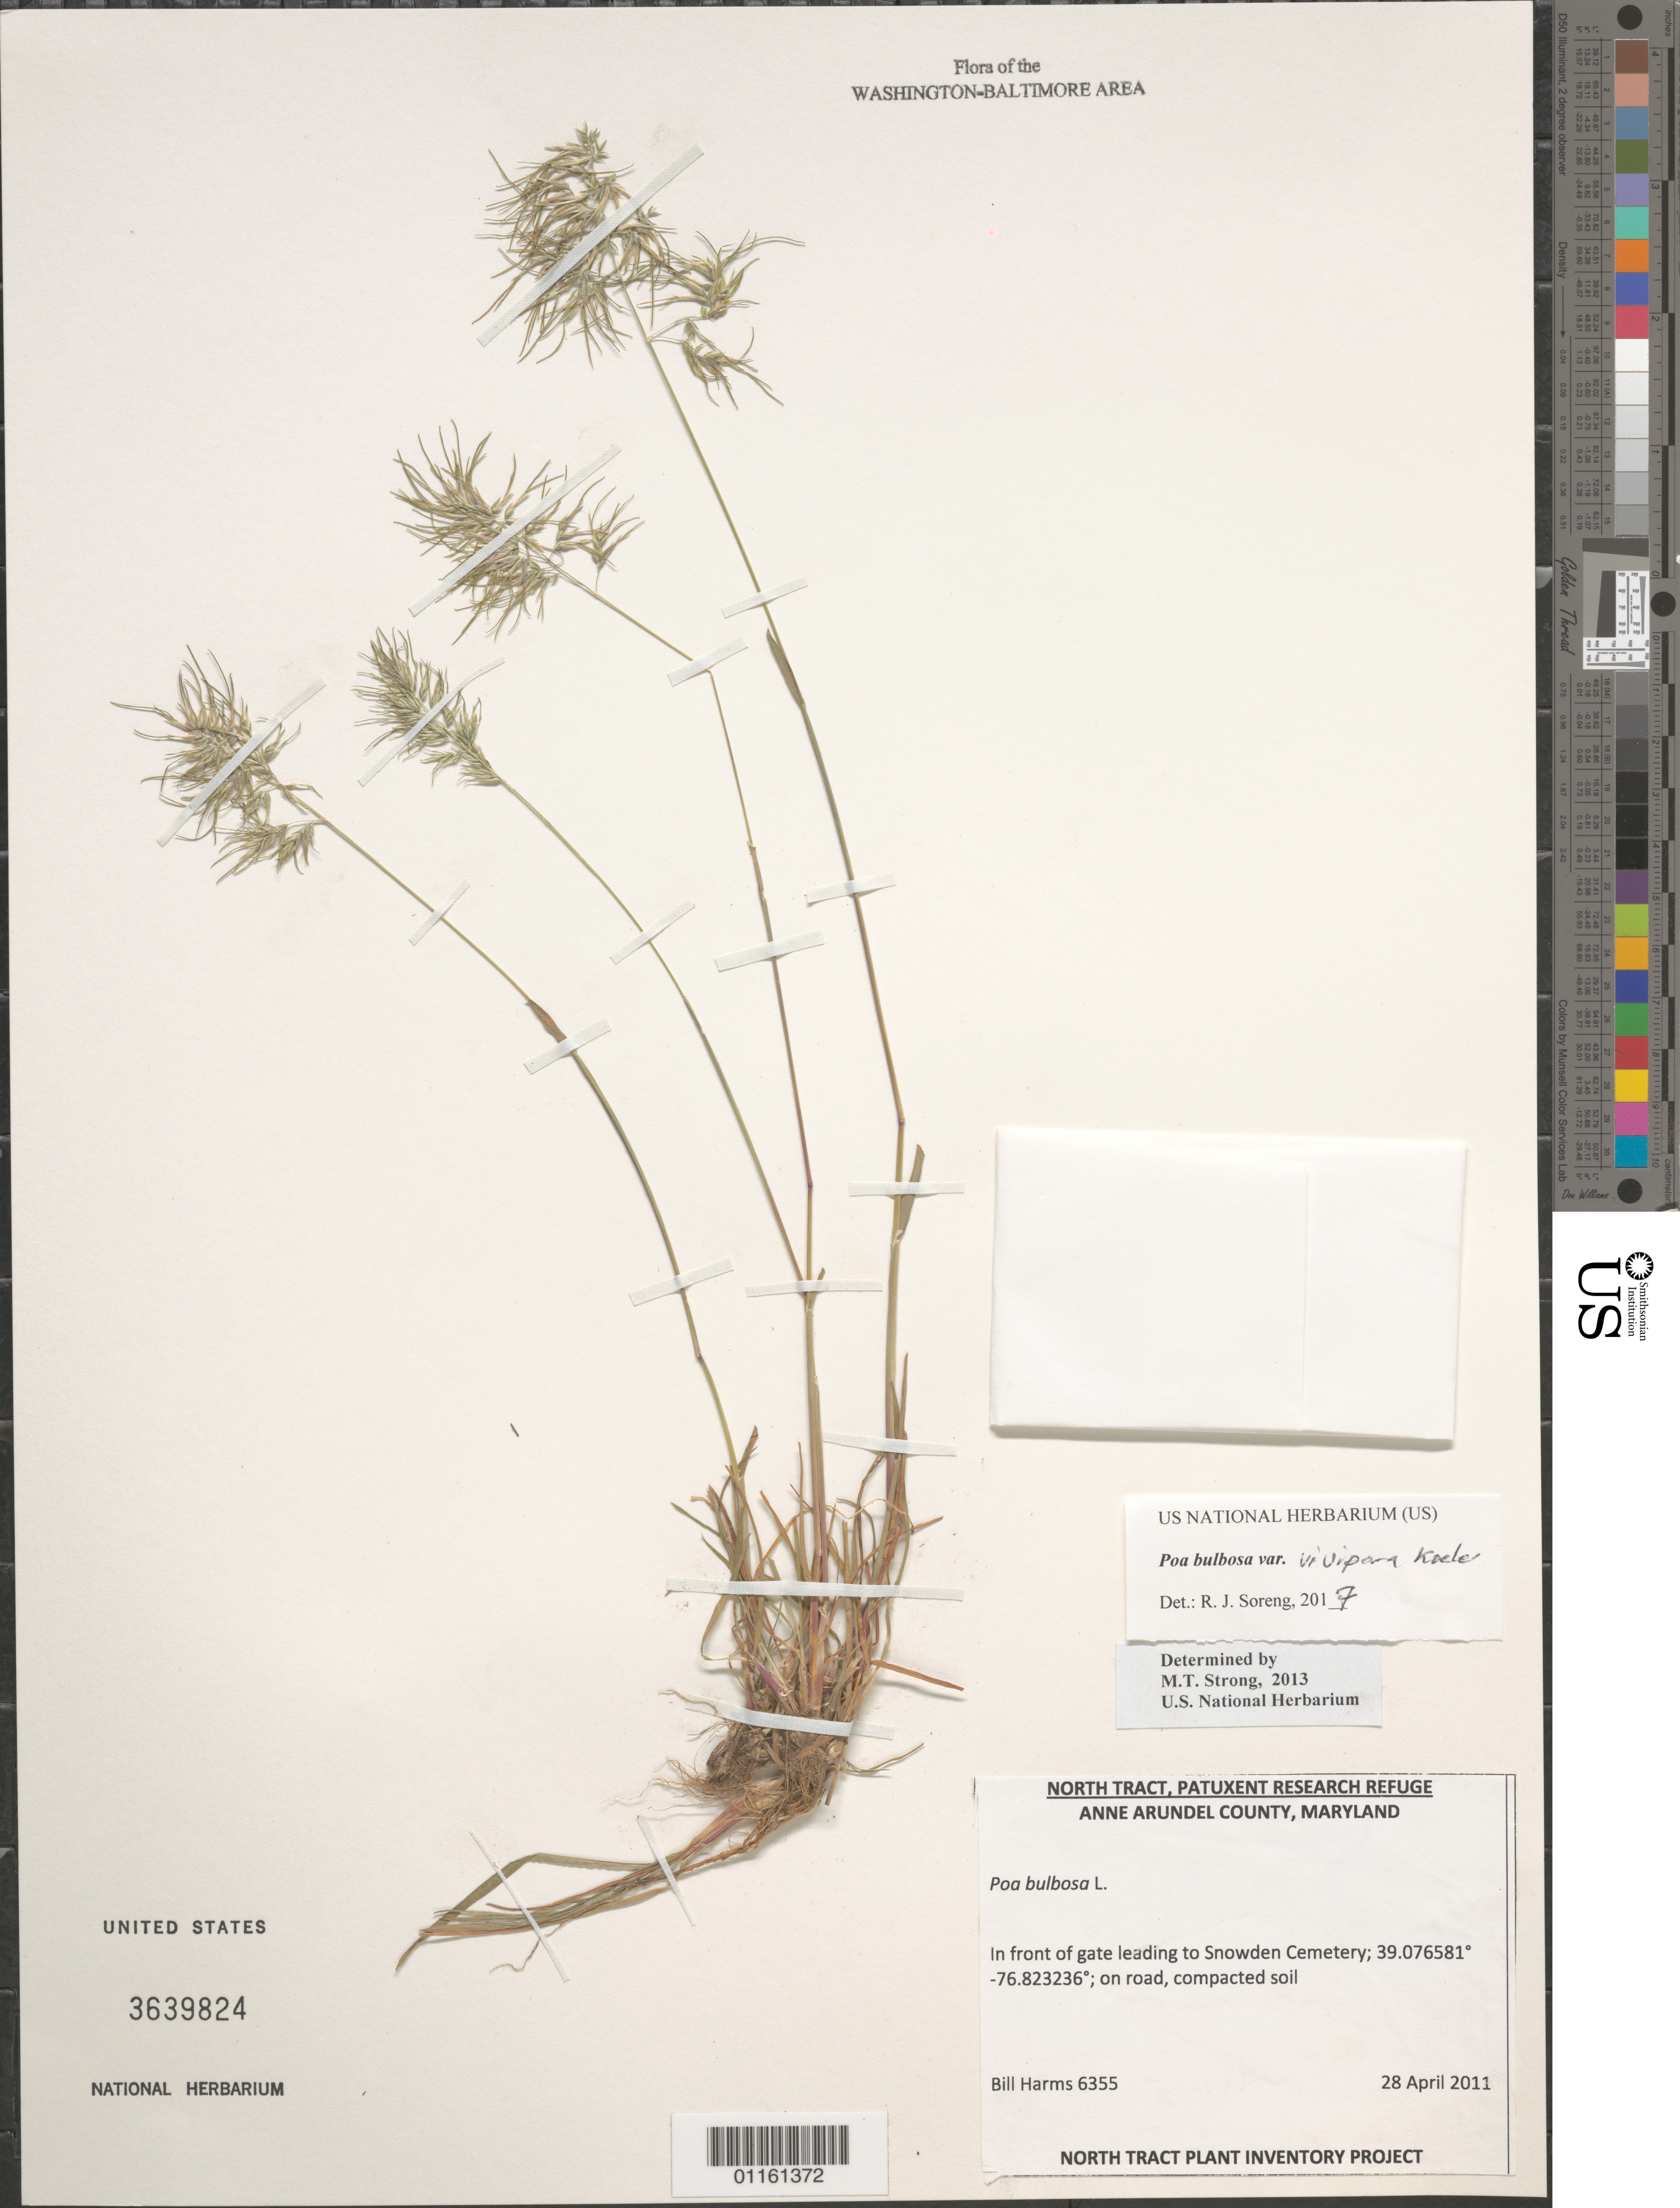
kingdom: Plantae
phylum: Tracheophyta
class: Liliopsida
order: Poales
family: Poaceae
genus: Poa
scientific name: Poa bulbosa subsp. bulbosa var. vivipara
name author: Koeler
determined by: Soreng, Robert J., Research Associate (BOT), Smithsonian Institution - National Museum of Natural History (UNITED STATES)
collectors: B. Harms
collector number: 6355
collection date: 2011-04-28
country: United States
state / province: Maryland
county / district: Anne Arundel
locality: In front of gate leading to Snowden Cemetery.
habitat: On road, compacted soil.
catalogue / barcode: US 3639824